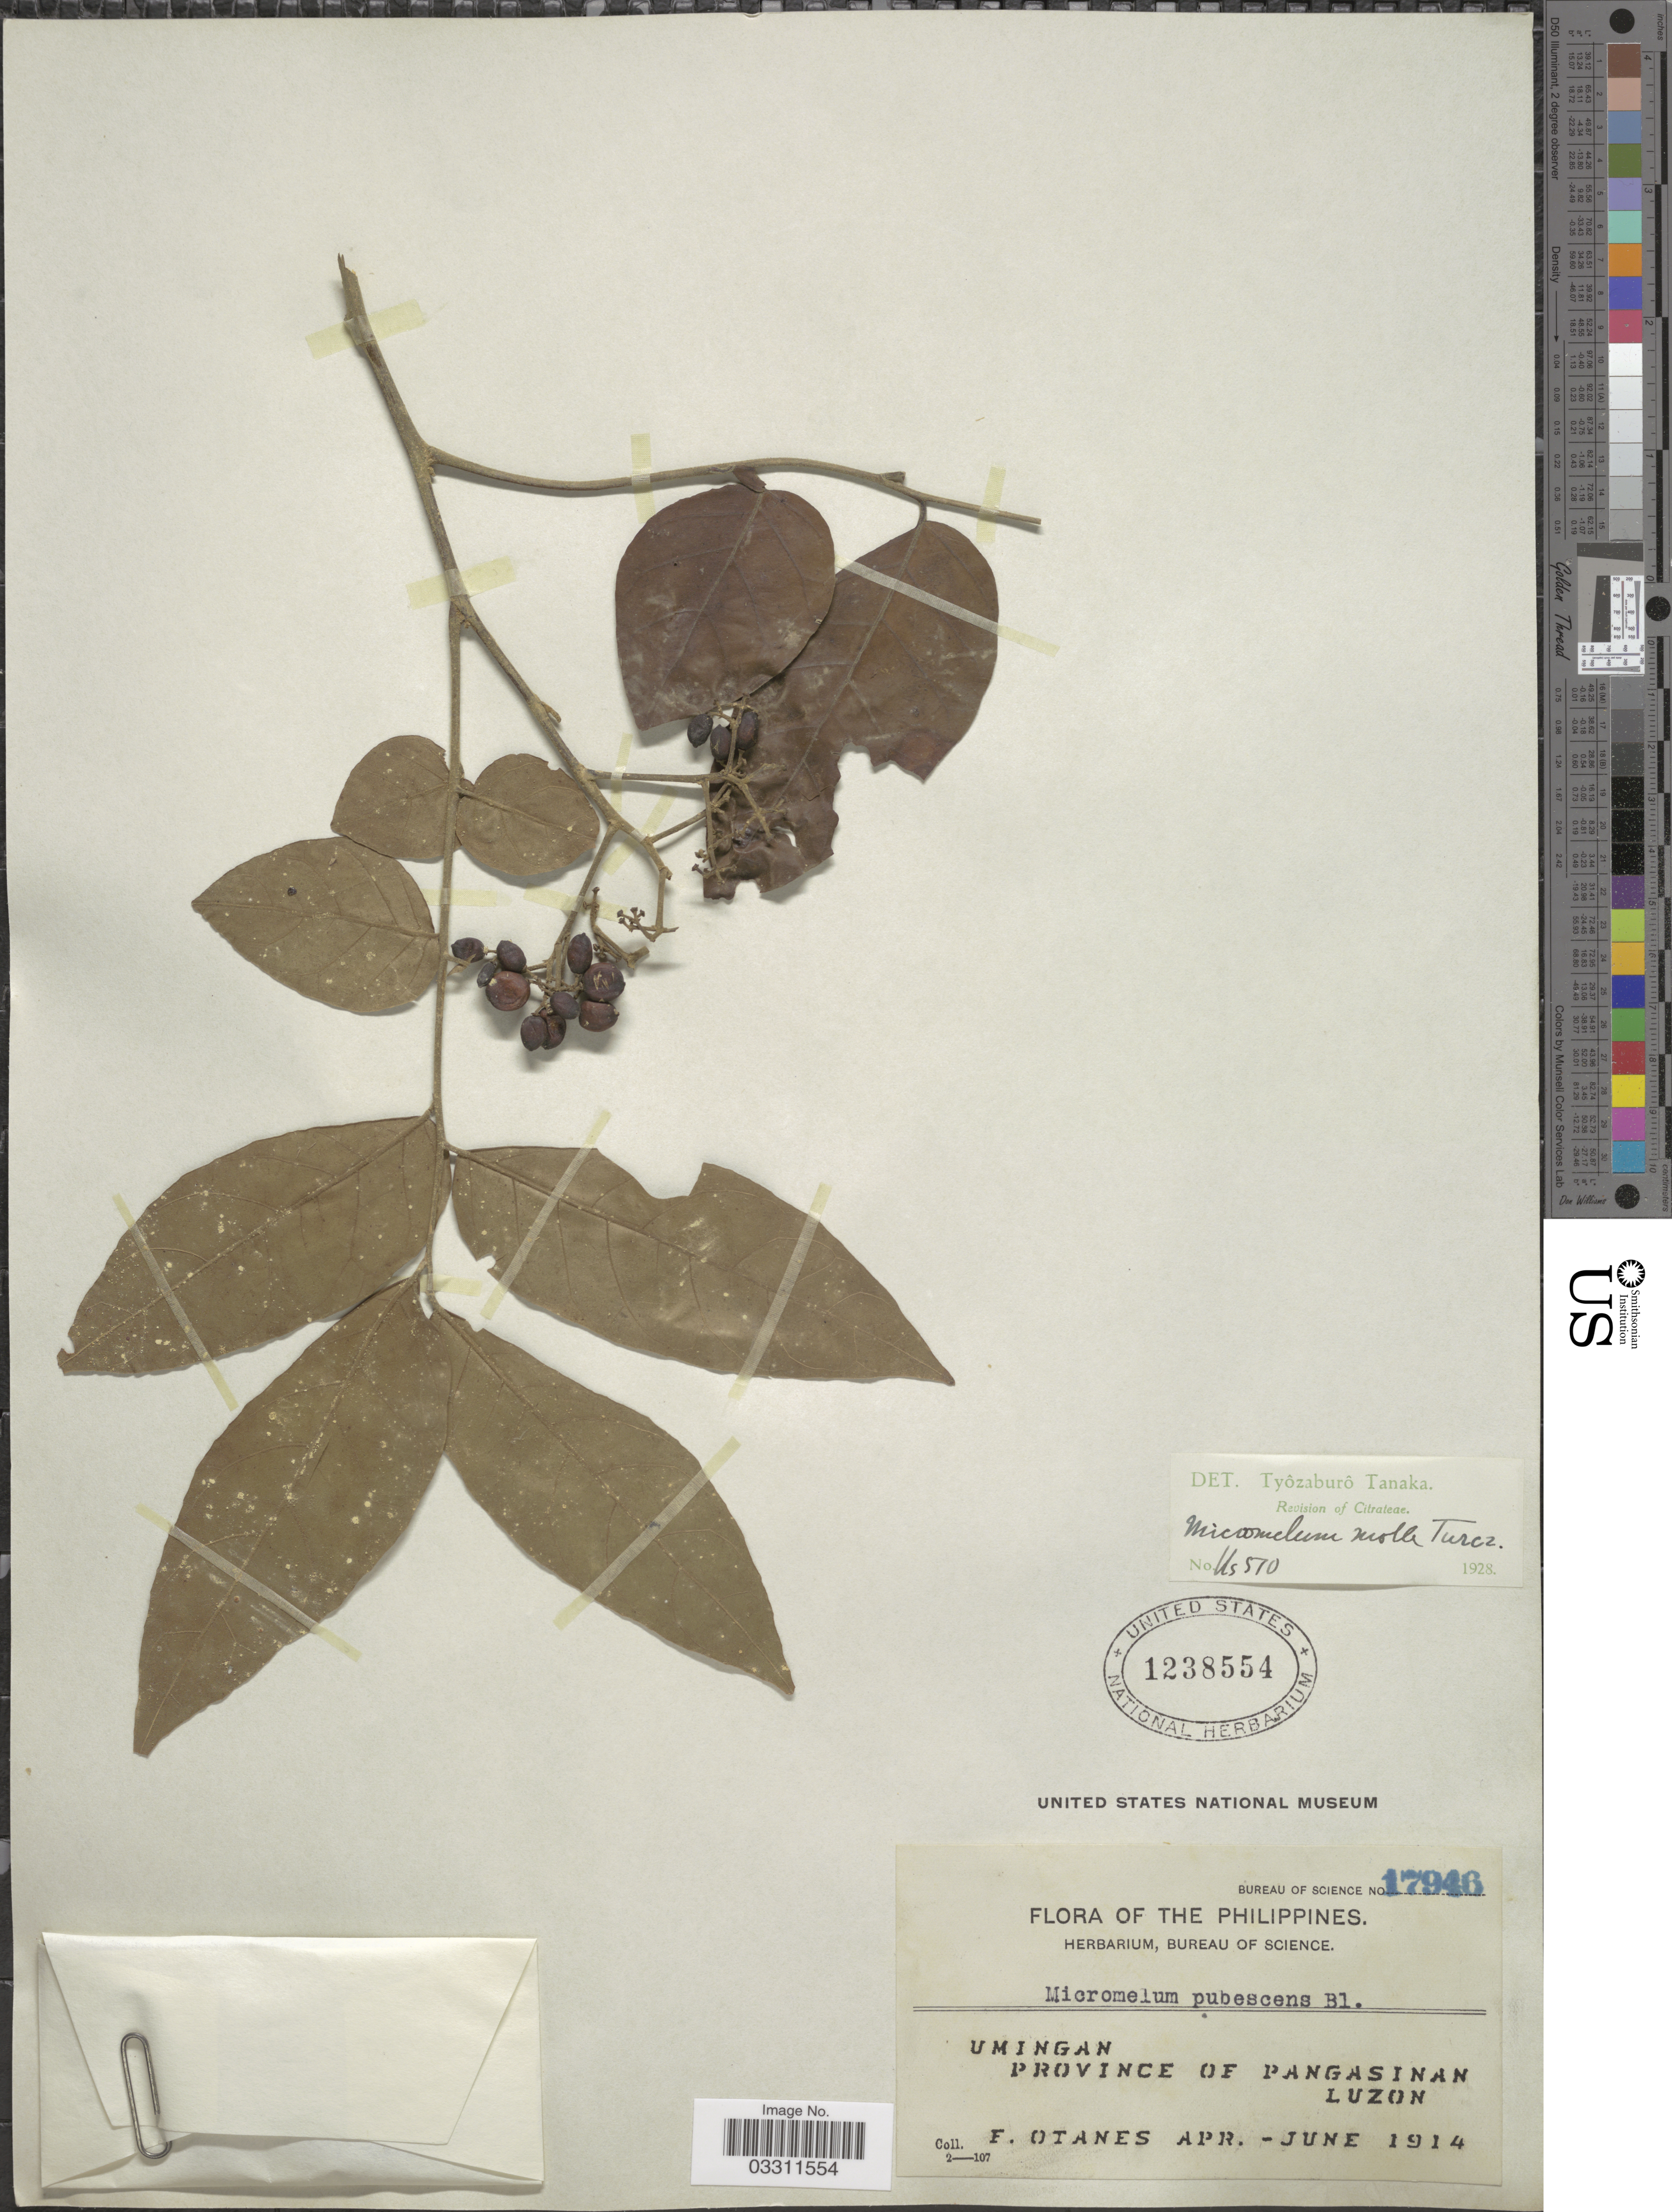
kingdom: Plantae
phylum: Tracheophyta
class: Magnoliopsida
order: Sapindales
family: Rutaceae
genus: Micromelum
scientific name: Micromelum molle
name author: Turcz.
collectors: F. Q. Otanes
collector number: Bureau of Science 17946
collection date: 1914-04/1914-06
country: Philippines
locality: Umingan. Province of Pangasinan. Luzon.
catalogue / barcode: US 1238554